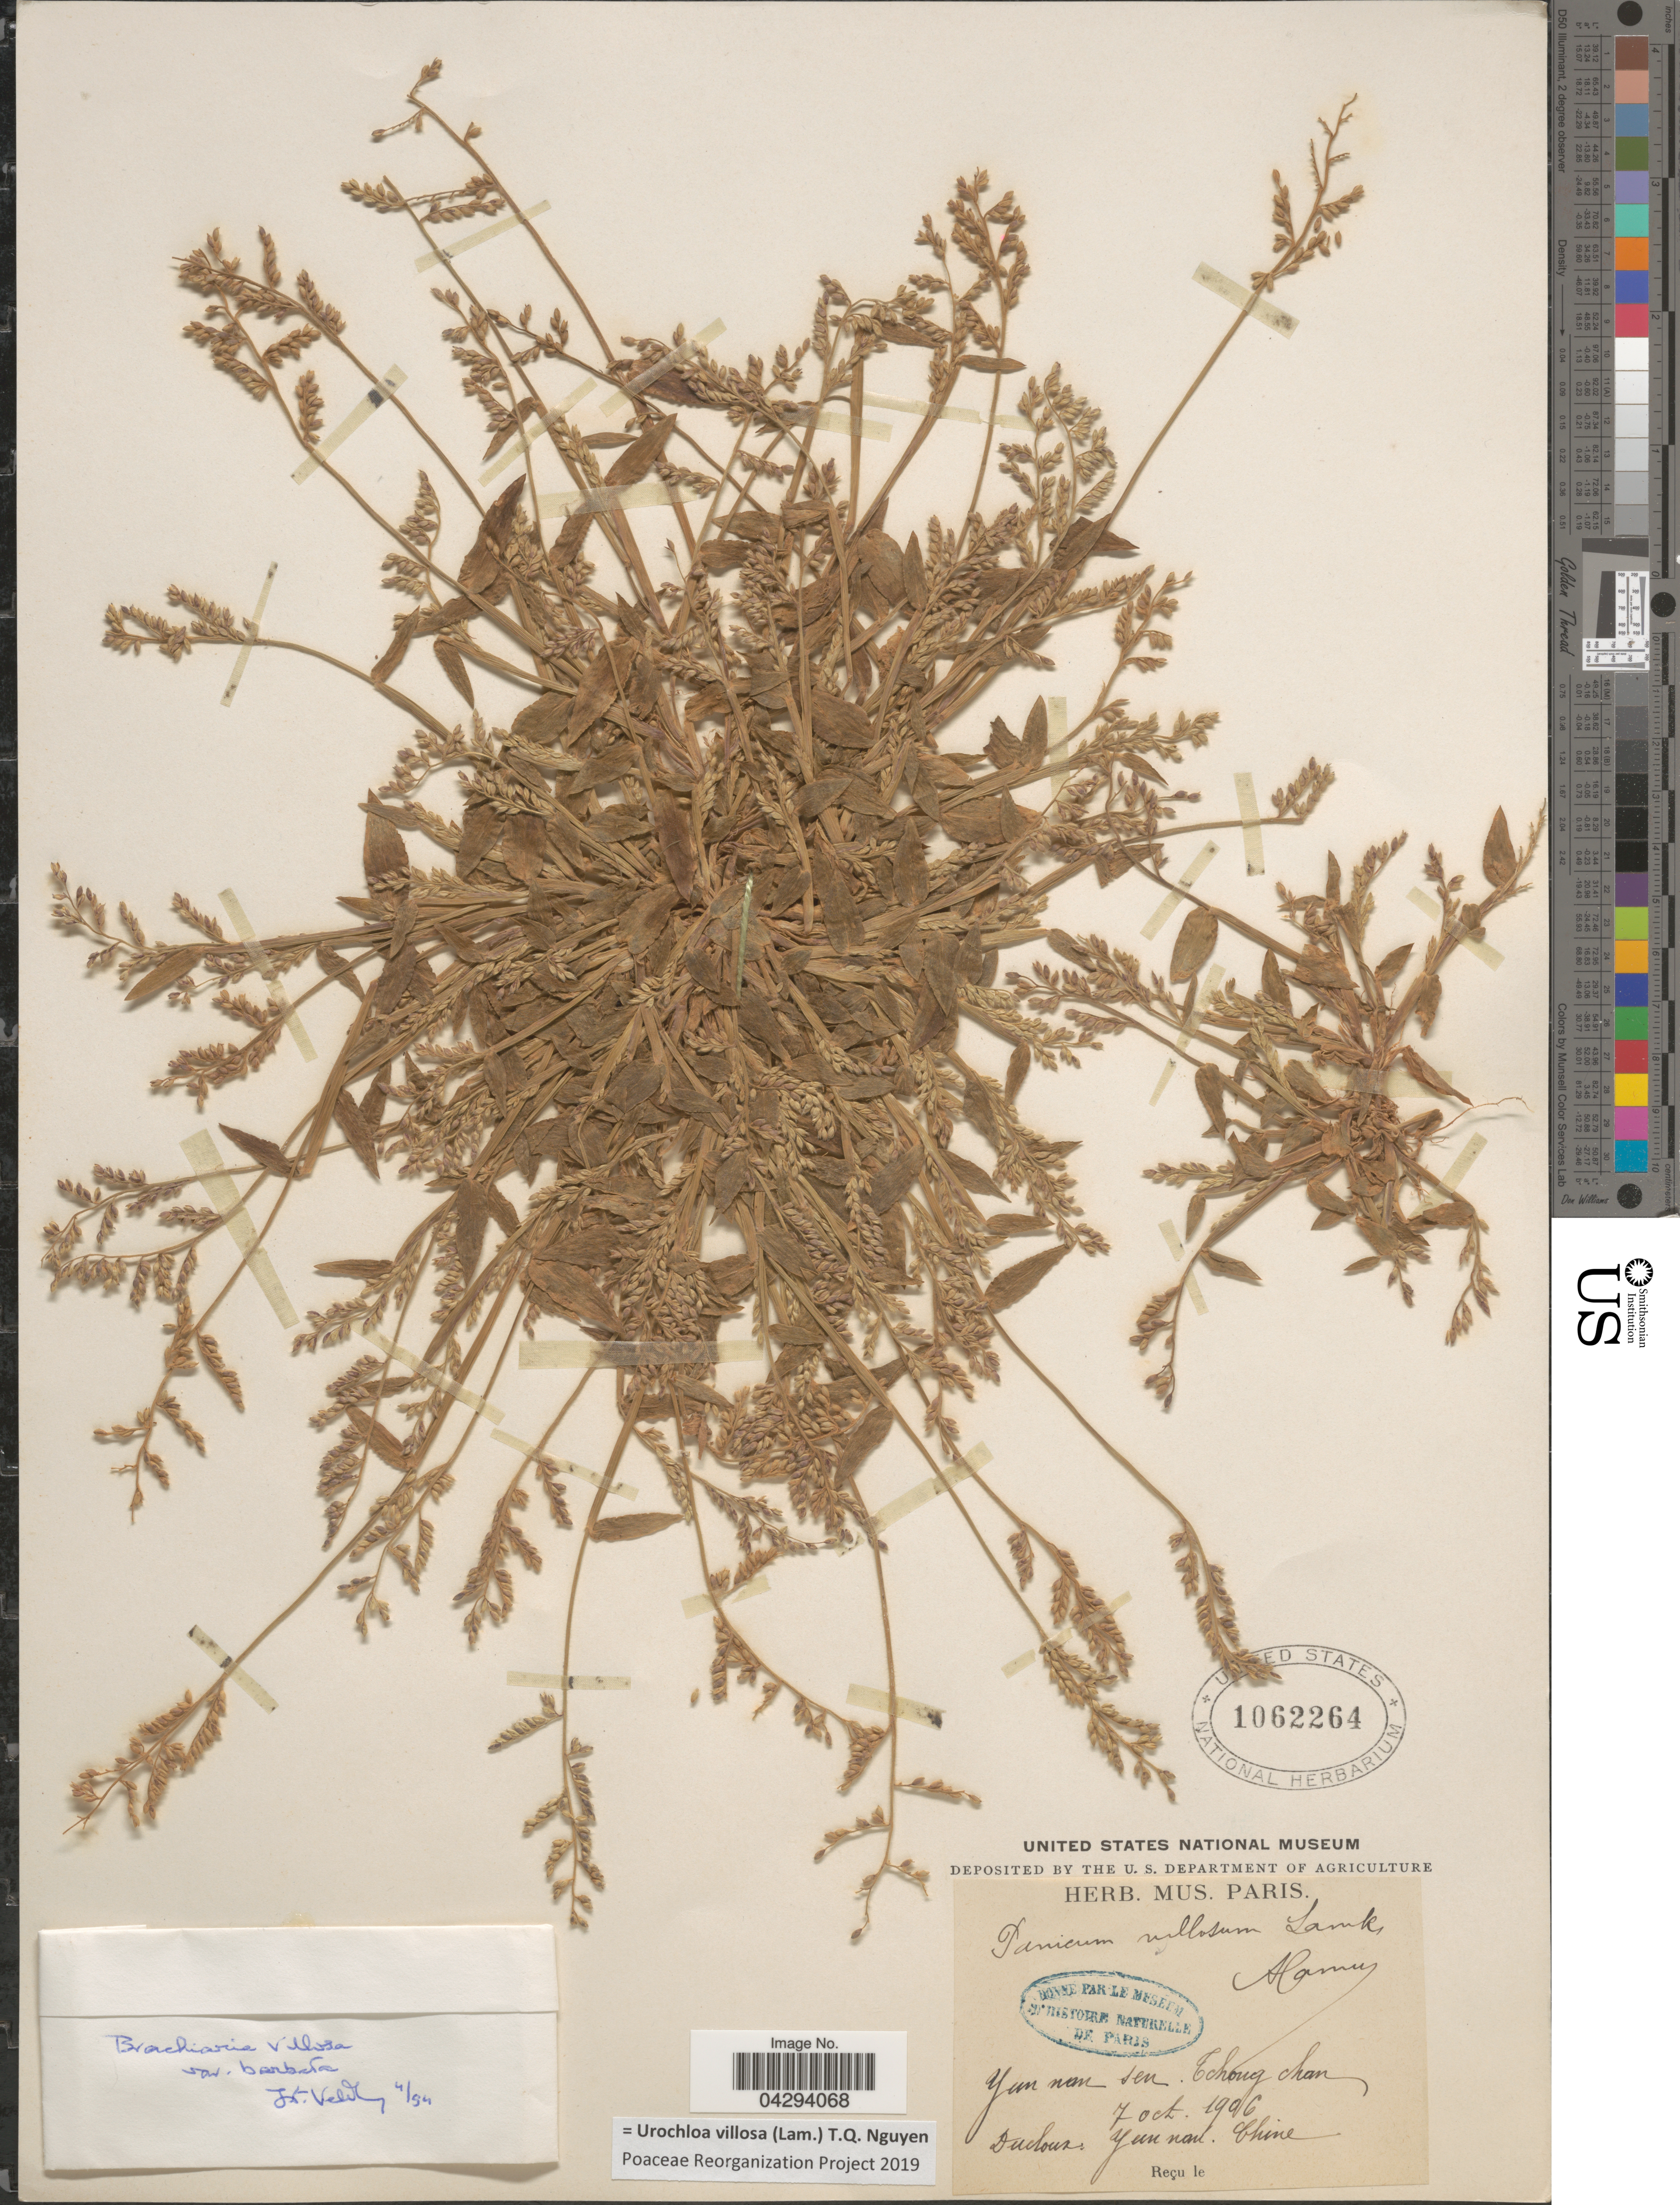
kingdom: Plantae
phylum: Tracheophyta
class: Liliopsida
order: Poales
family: Poaceae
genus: Urochloa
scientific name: Urochloa villosa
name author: (Lam.) T.Q. Nguyen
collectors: -. Ducloux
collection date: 1906-10-07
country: China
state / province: Yunnan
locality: Yunnan sen. Tchong chan.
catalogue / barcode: US 1062264